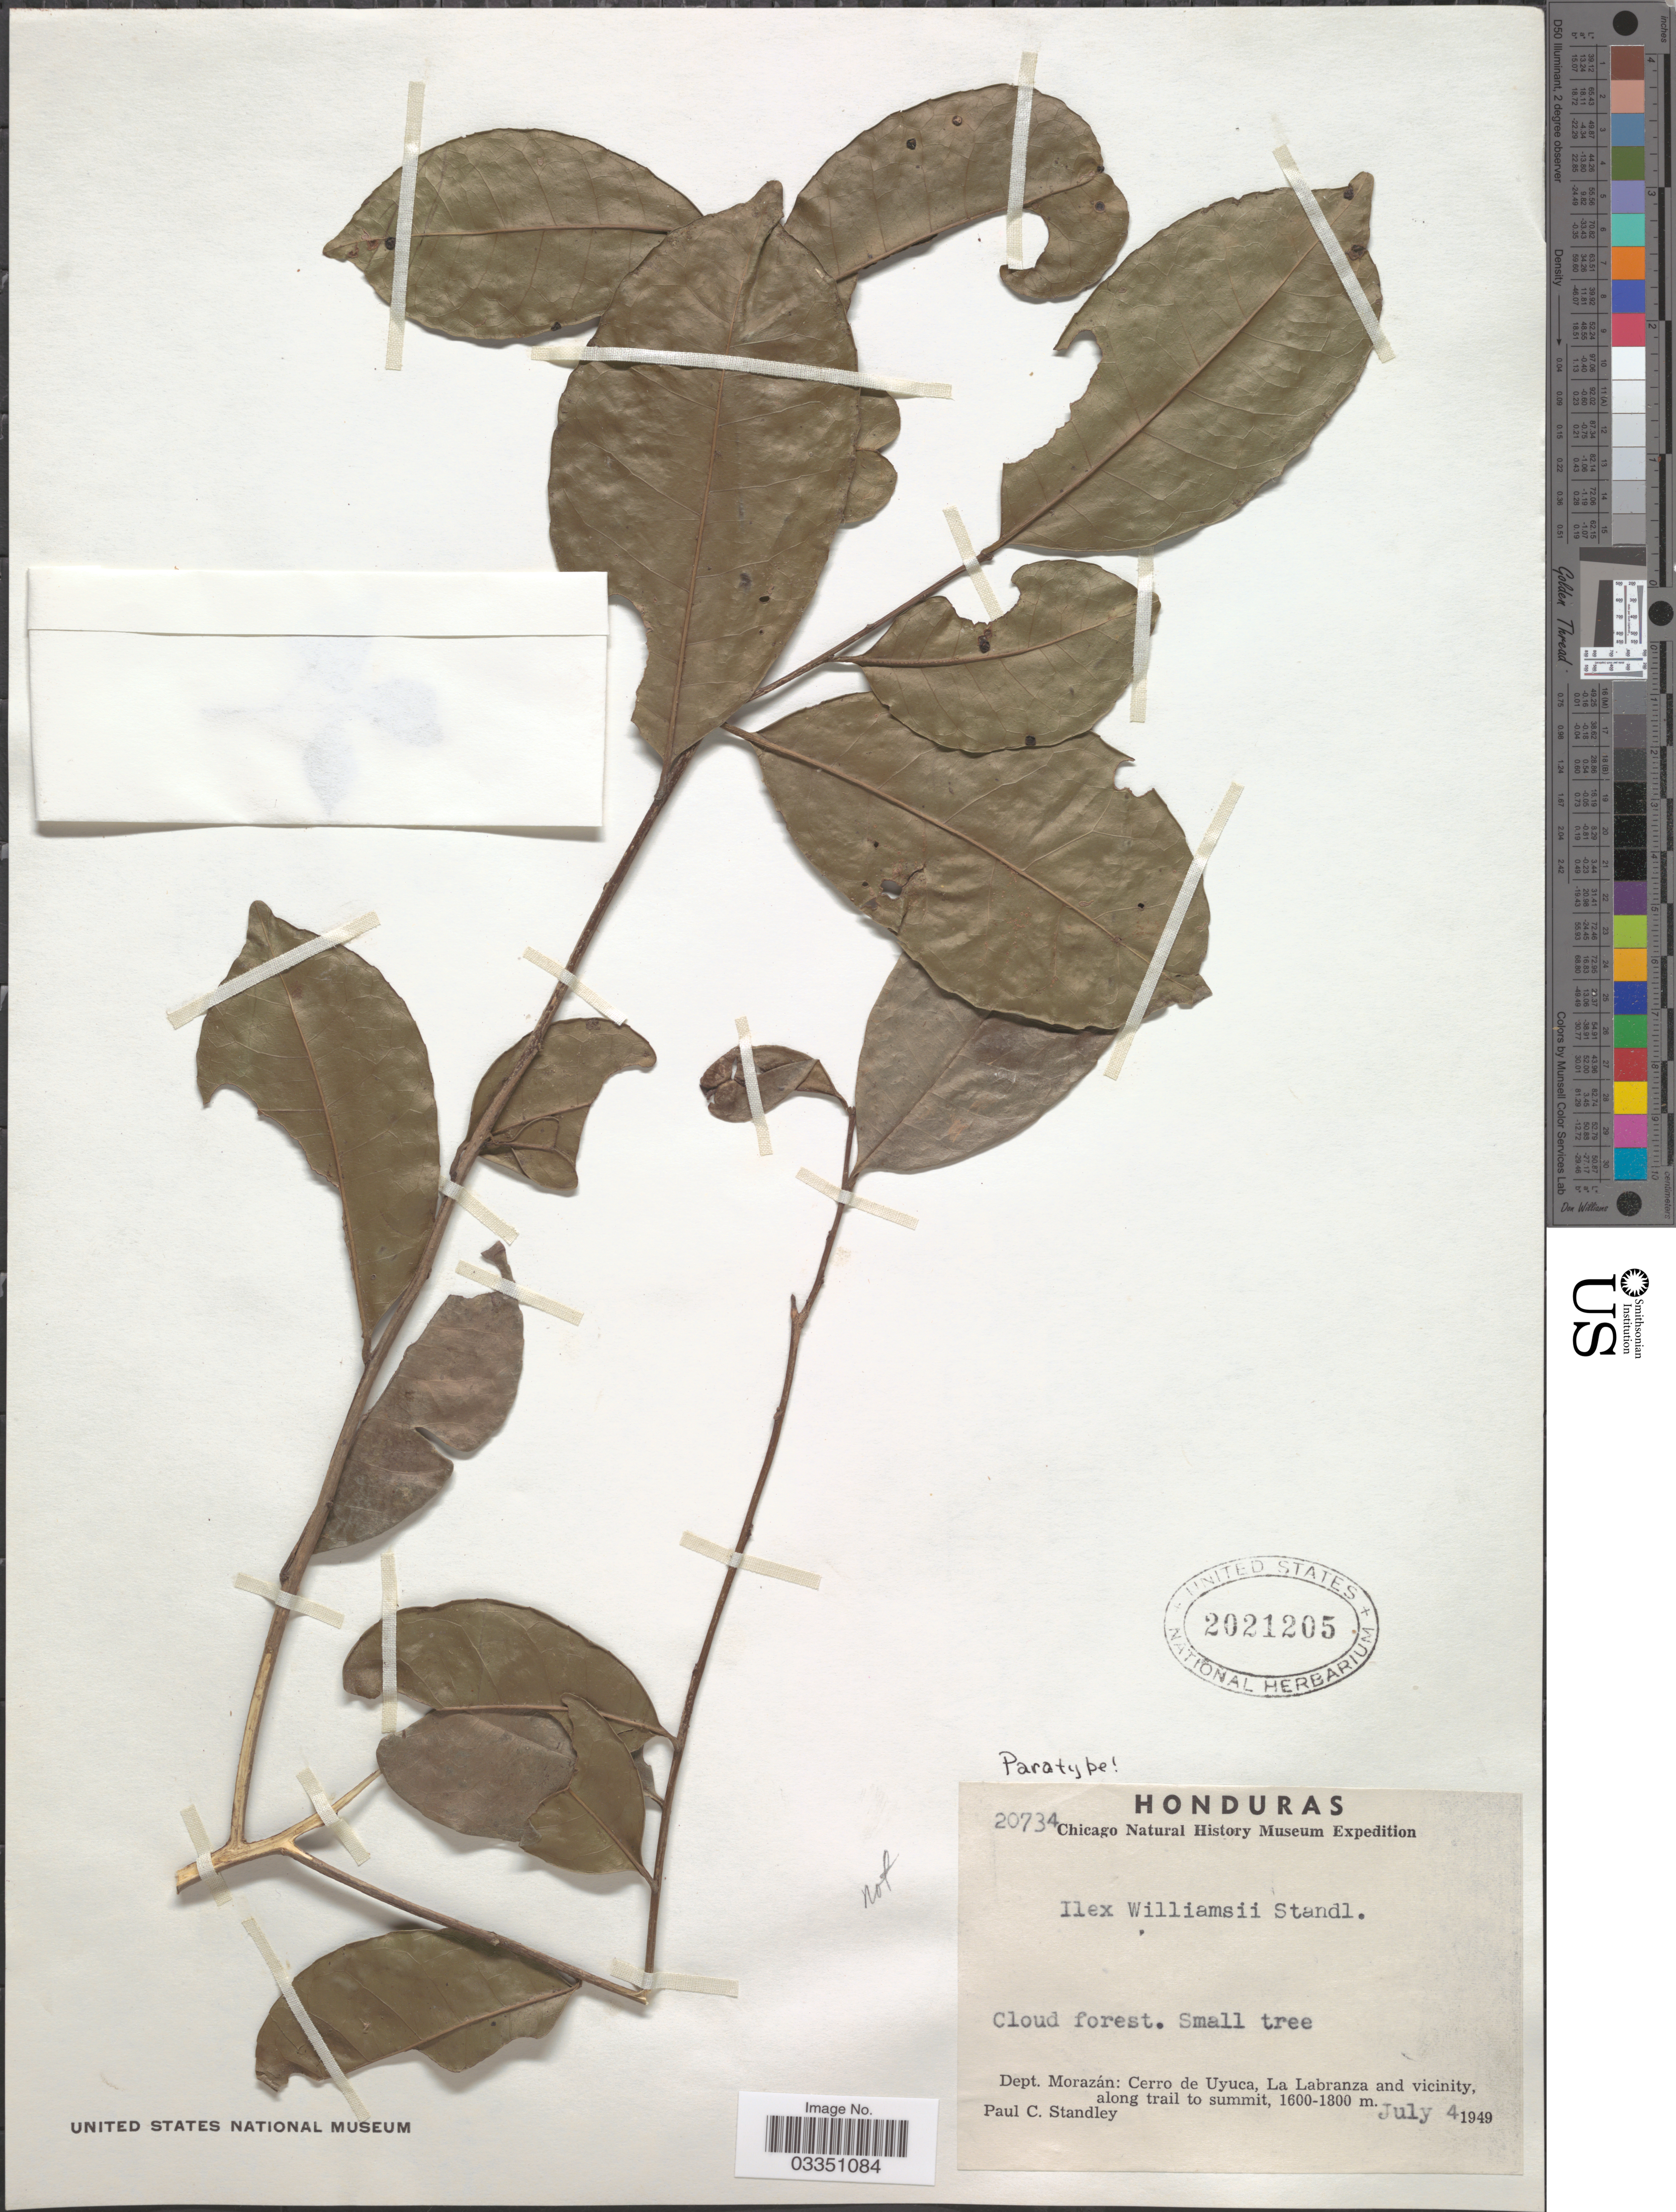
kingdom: Plantae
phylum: Tracheophyta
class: Magnoliopsida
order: Aquifoliales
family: Aquifoliaceae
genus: Ilex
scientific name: Ilex williamsii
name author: Standl.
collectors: P. C. Standley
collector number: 20734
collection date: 1949-07-04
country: Honduras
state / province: Fco. Morazán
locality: Dept. Morazán: Cerro de Uyuca, La Labranza and vicinity, along trail to summit.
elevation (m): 1600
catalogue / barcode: US 2021205